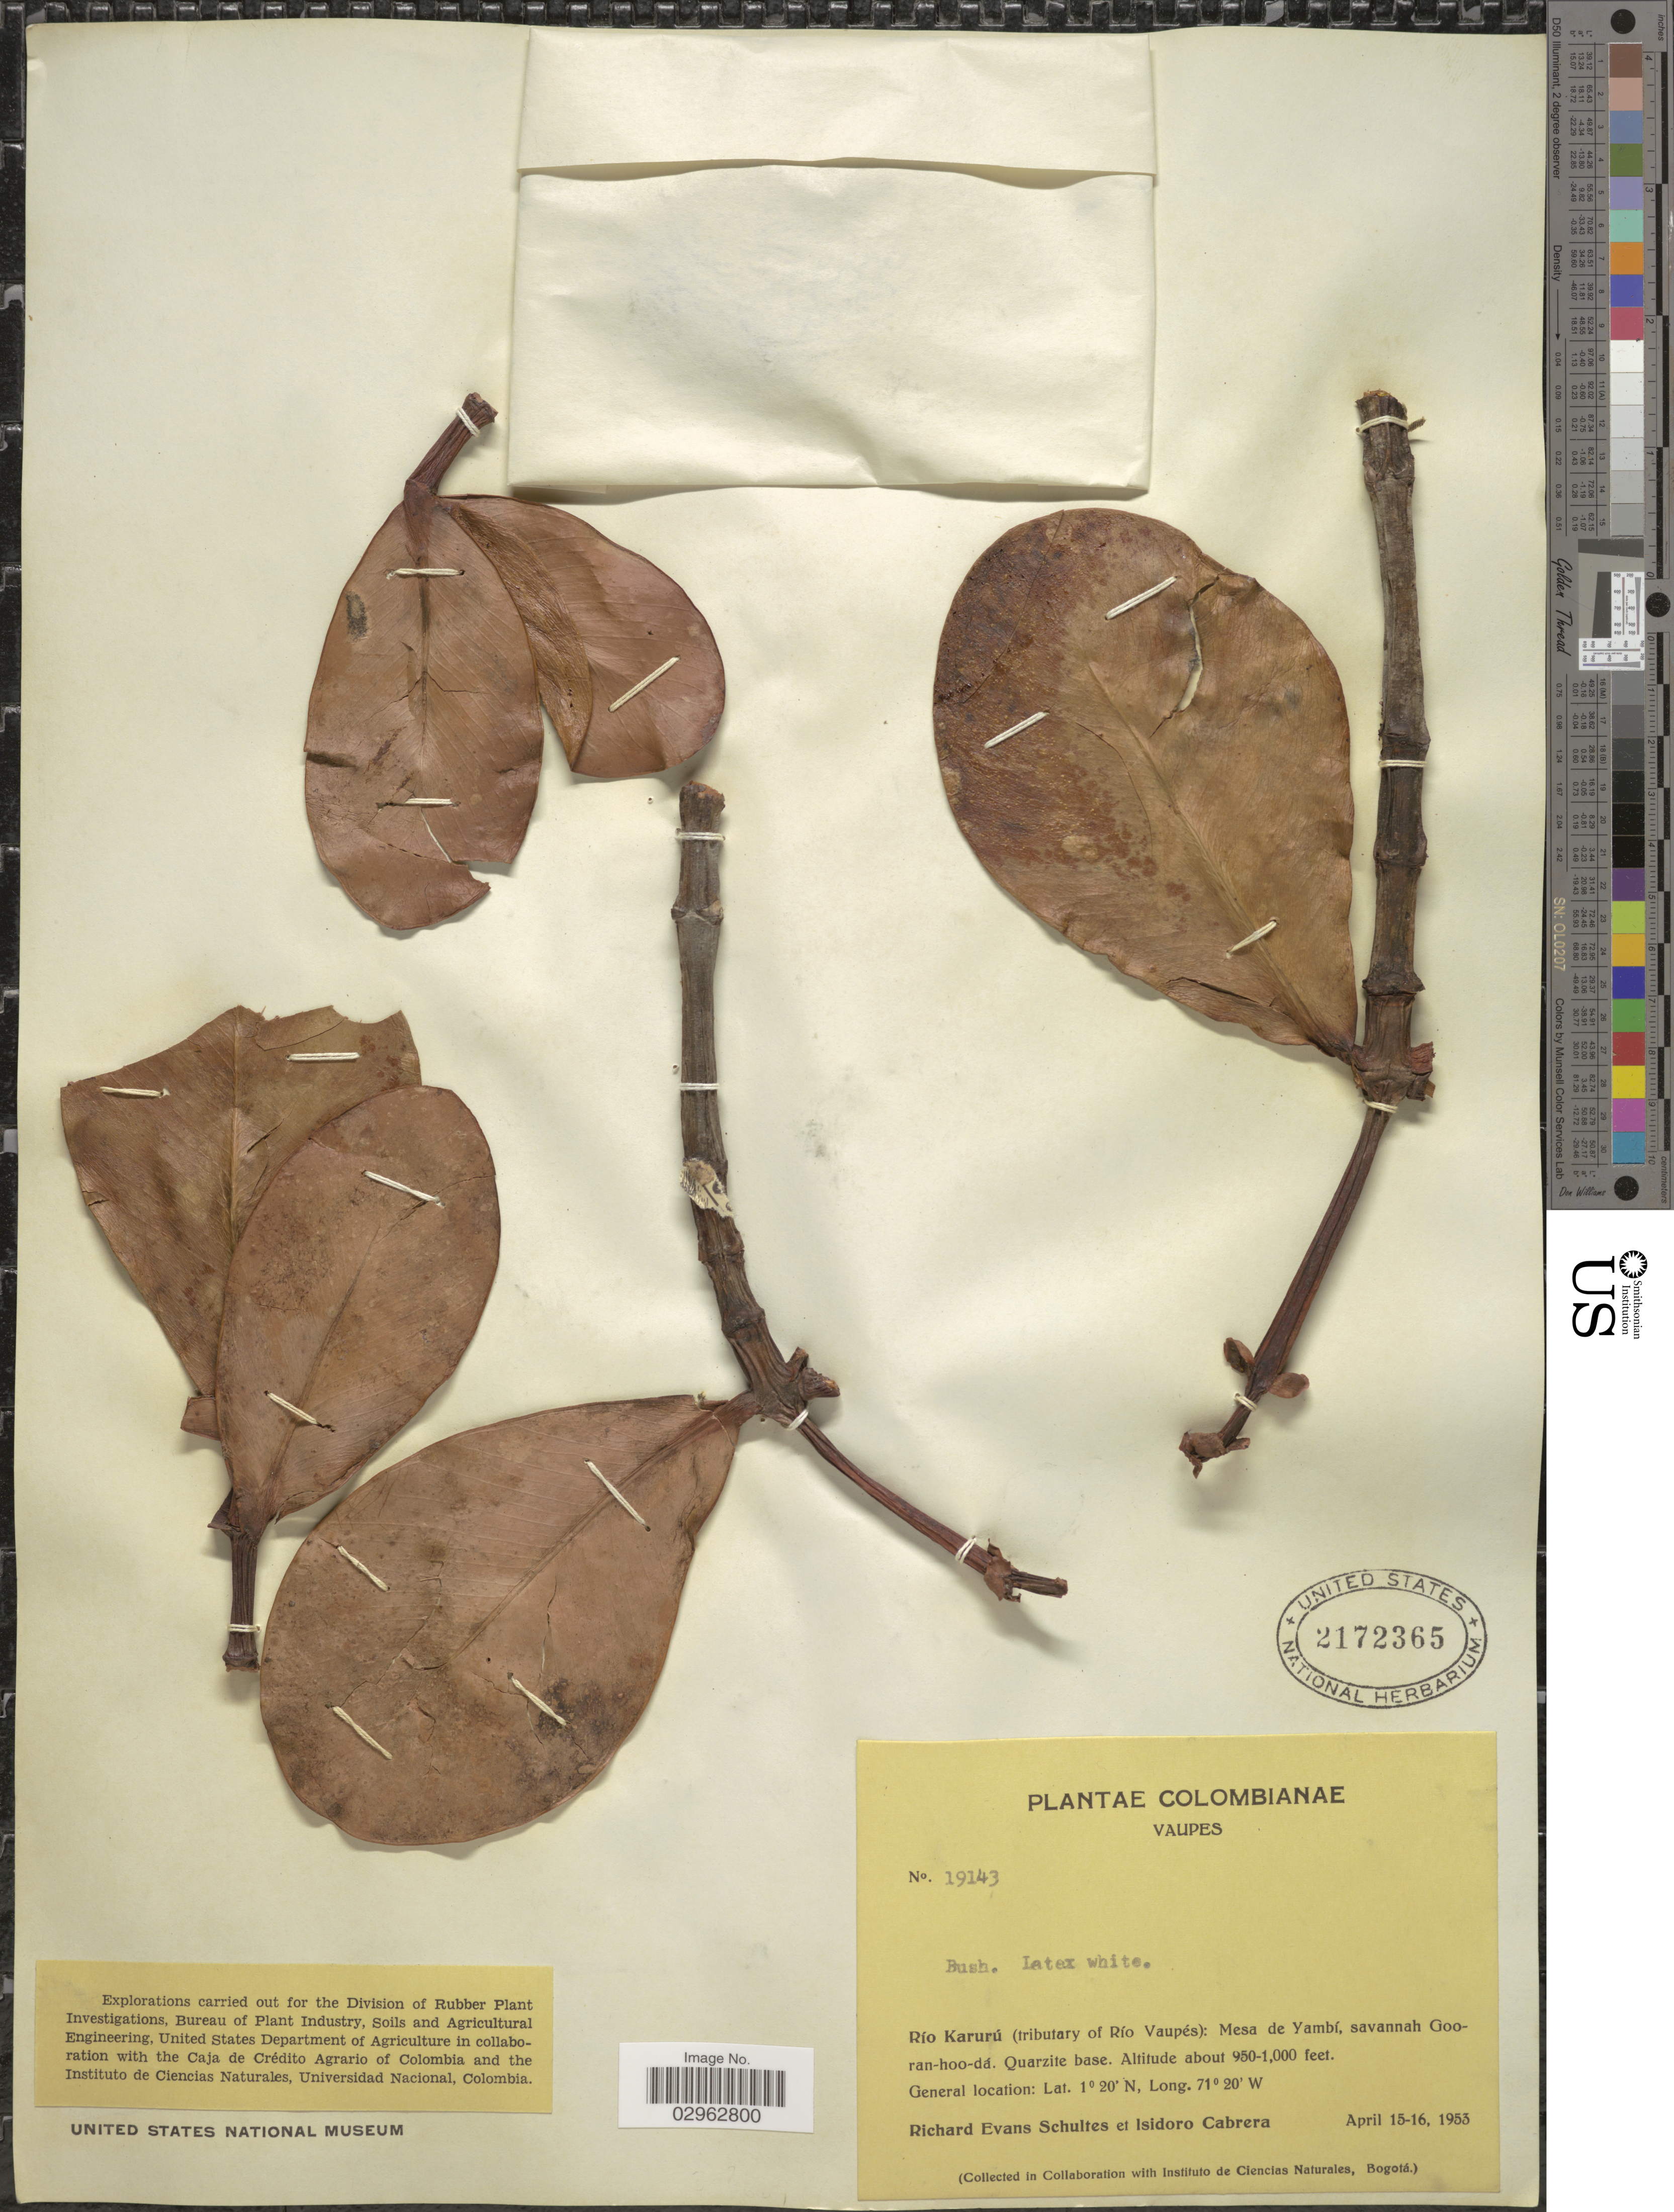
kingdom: Plantae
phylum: Tracheophyta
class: Magnoliopsida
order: Malpighiales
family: Clusiaceae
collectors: R. E. Schultes & I. Cabrera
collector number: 19143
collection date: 1953-04-15/1953-04-16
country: Colombia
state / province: Vaupés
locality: Río Karurú (tributary of Río Vaupés): Mesa de Yambí, savannah Gooran-hoo-dá.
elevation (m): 290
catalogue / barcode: US 2172365